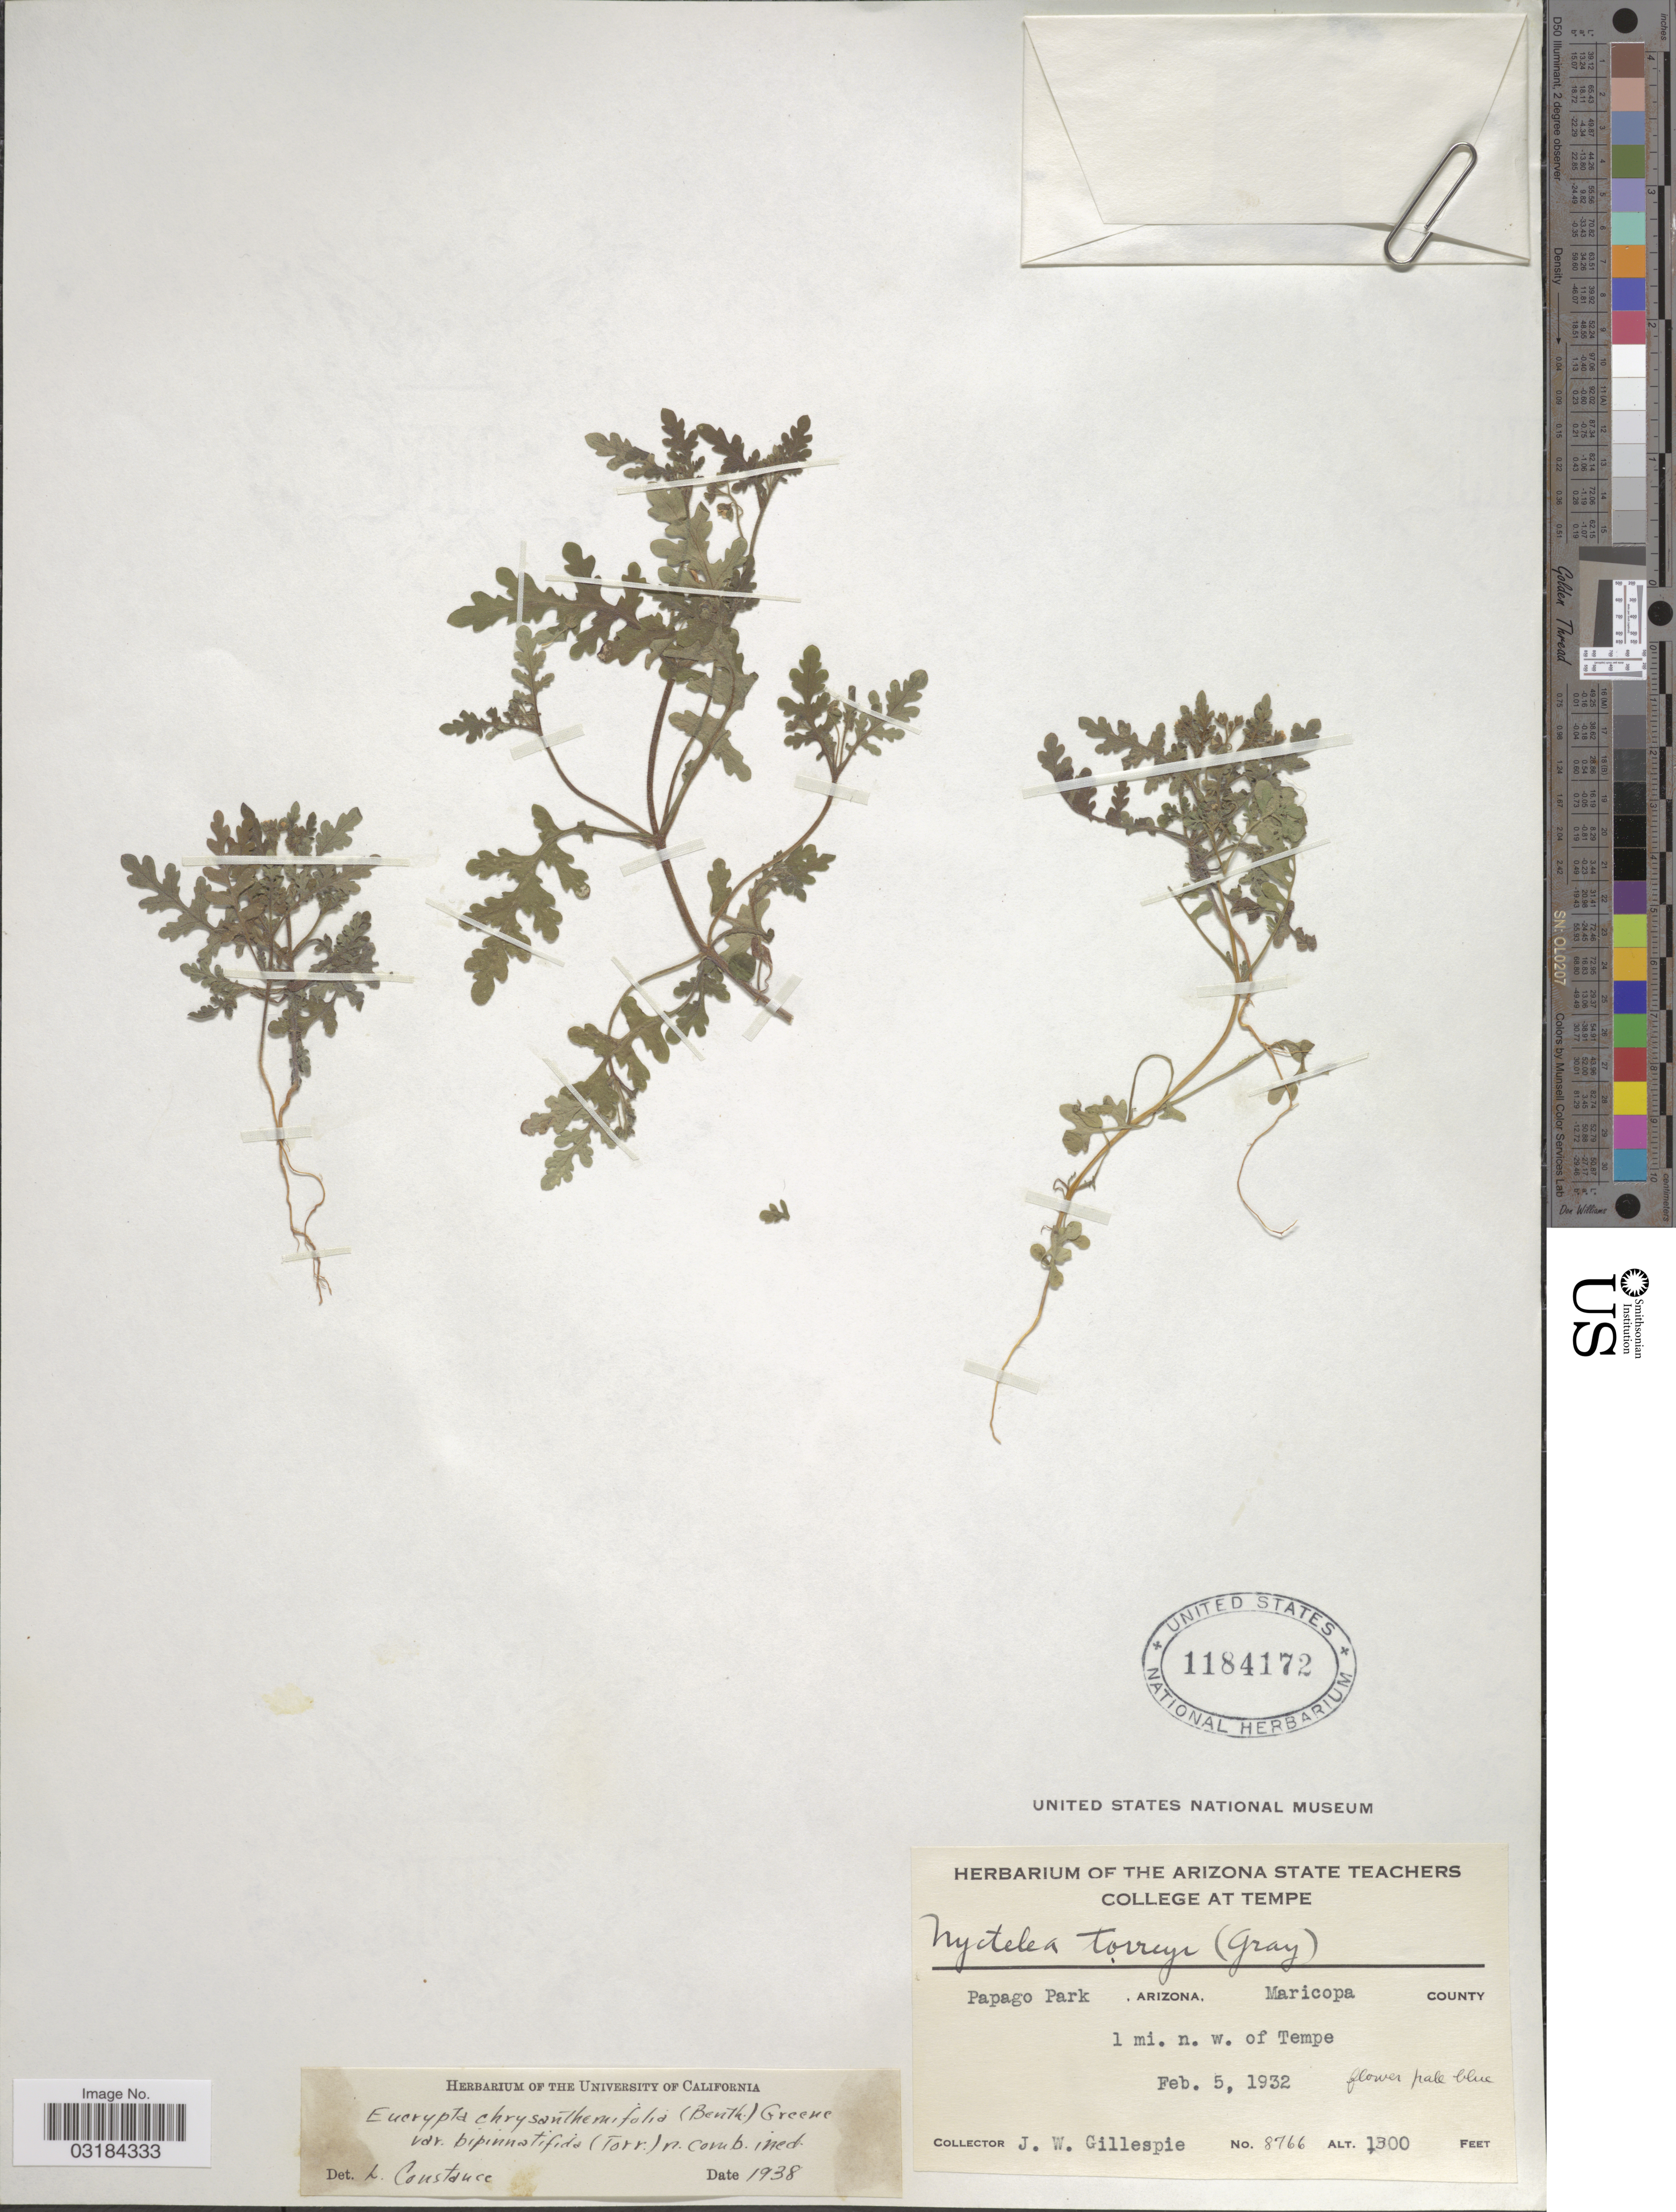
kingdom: Plantae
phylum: Tracheophyta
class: Magnoliopsida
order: Boraginales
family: Hydrophyllaceae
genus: Eucrypta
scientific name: Eucrypta chrysanthemifolia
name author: (Benth.) Greene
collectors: J. W. Gillespie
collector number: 8766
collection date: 1932-02-05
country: United States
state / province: Arizona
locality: Papago Park, Maricopa County. 1 mi. n. w. of Tempe.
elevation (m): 396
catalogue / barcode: US 1184172